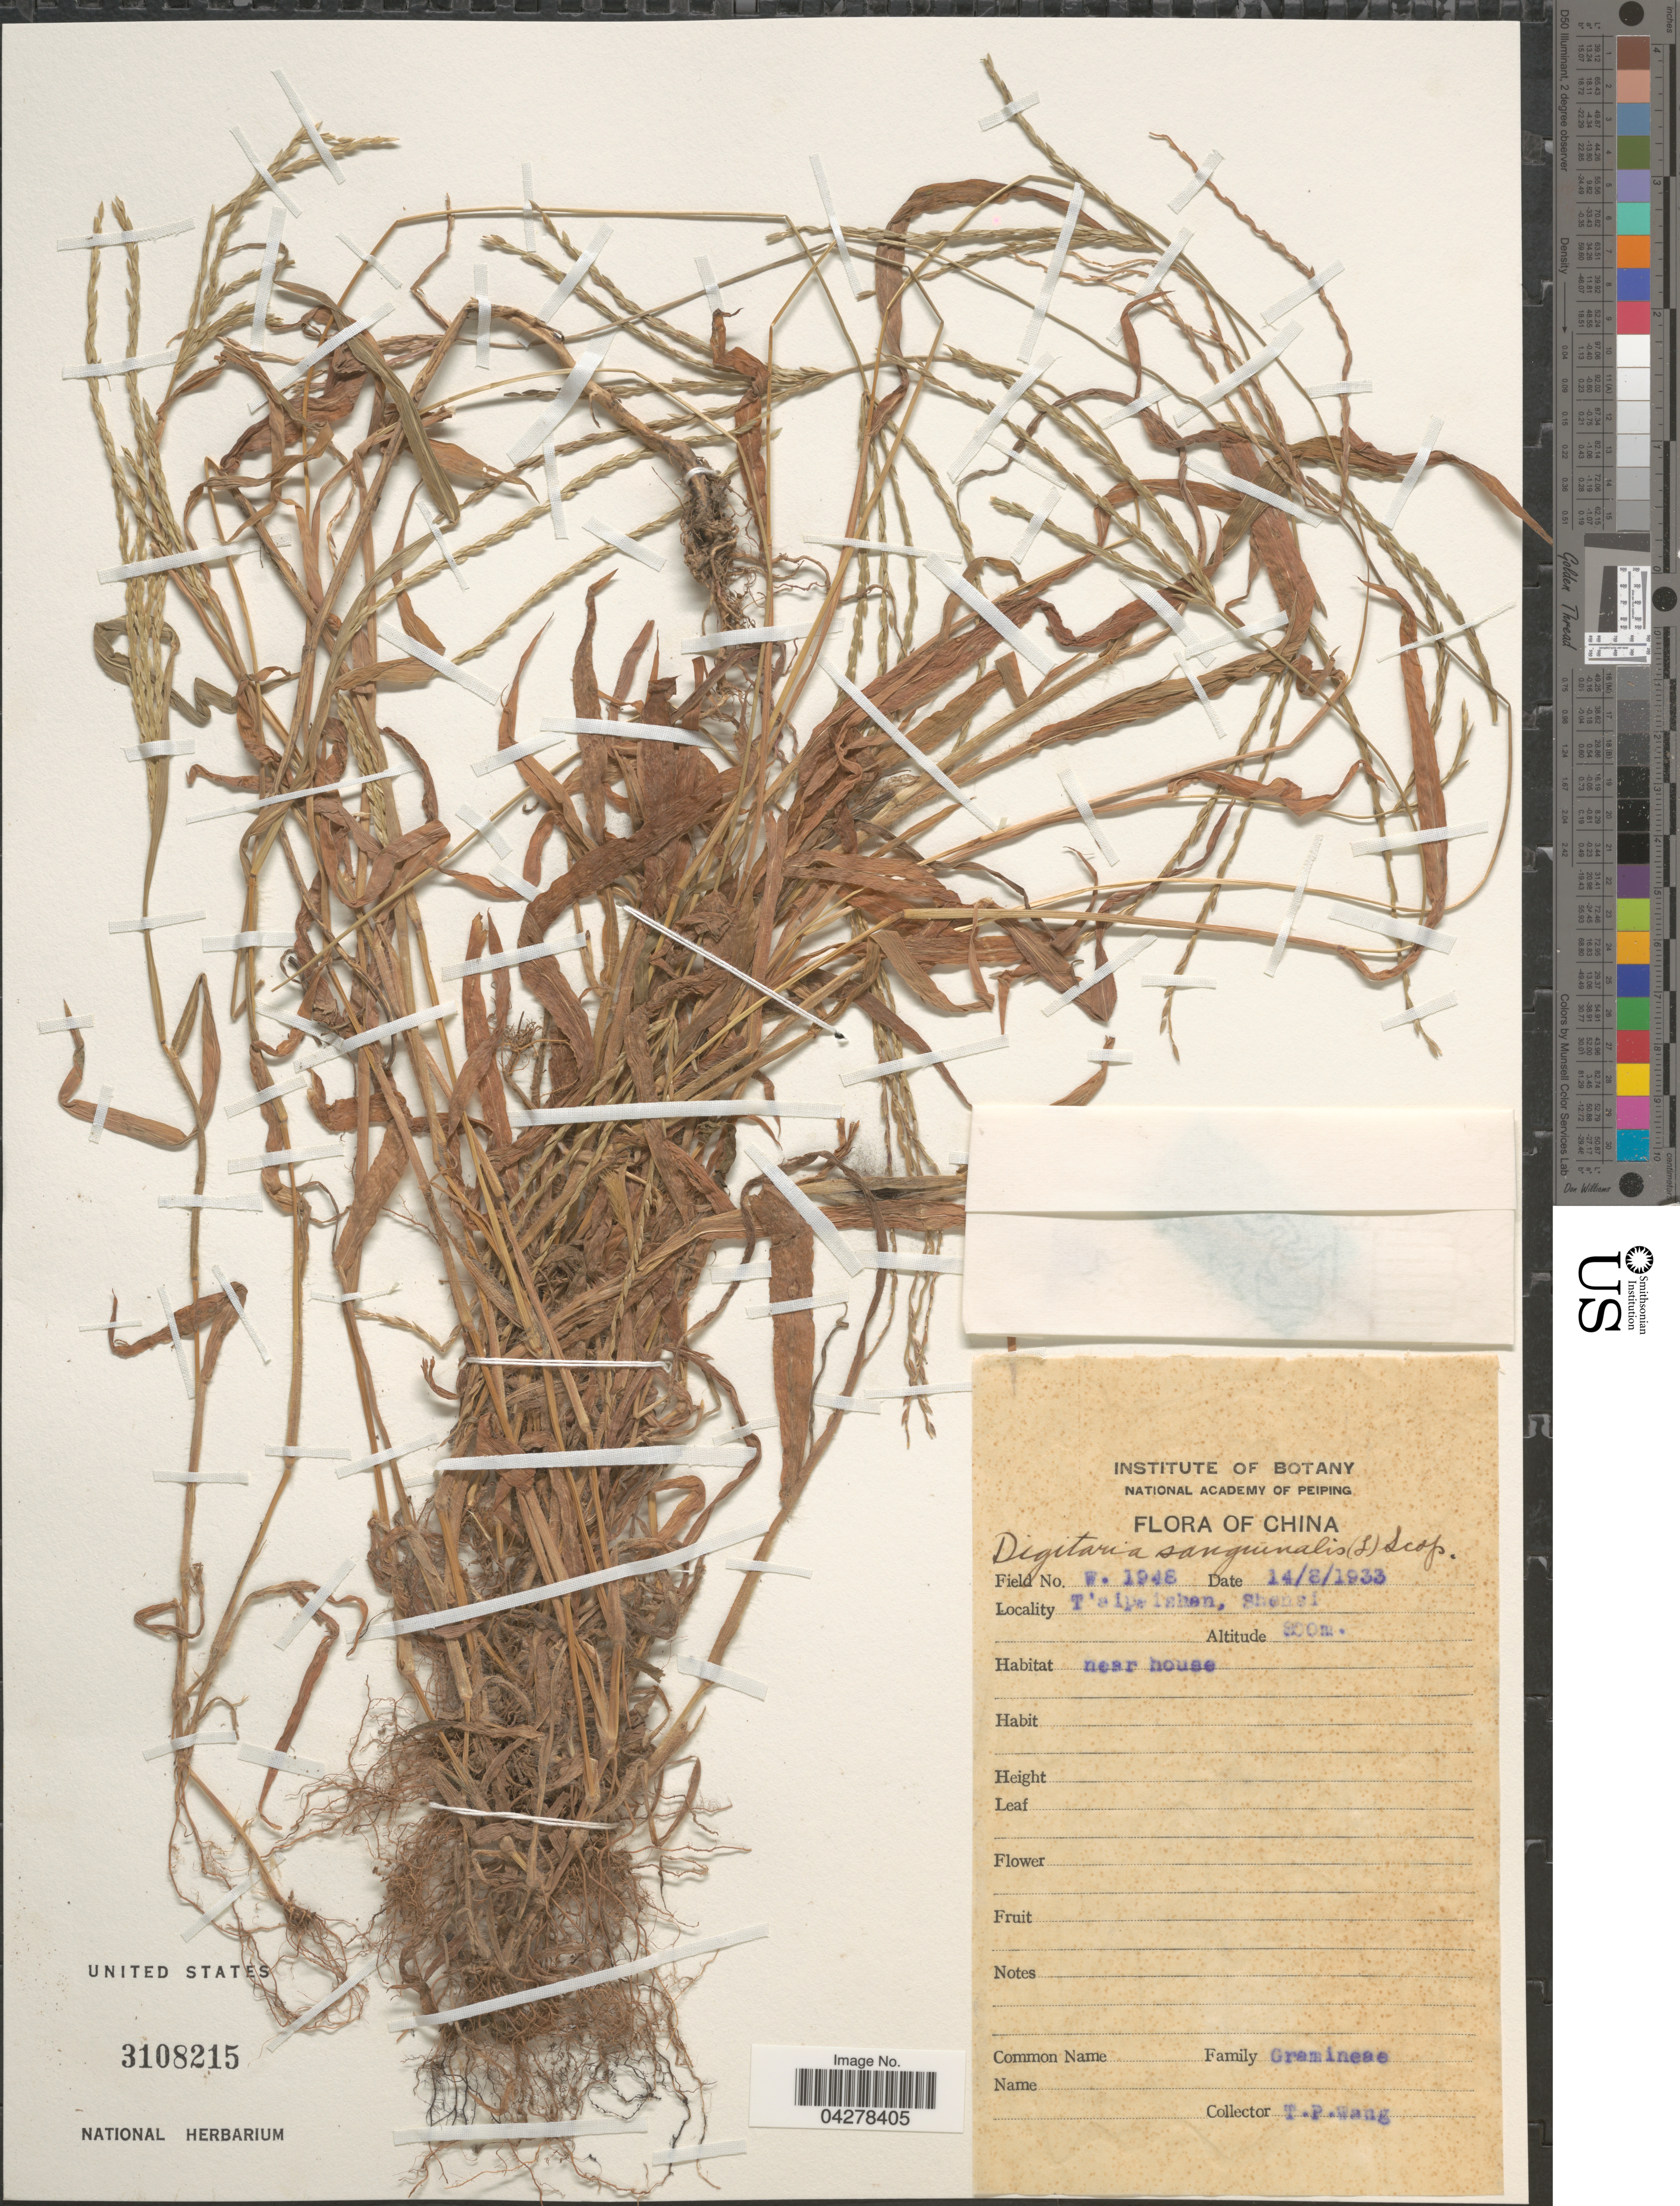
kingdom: Plantae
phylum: Tracheophyta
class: Liliopsida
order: Poales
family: Poaceae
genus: Digitaria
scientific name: Digitaria sanguinalis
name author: (L.) Scop.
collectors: T. Wang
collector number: W1948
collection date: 1933-08-14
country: China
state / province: Shaanxi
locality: T'aipeishen, Shensi. Near house.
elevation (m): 800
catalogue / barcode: US 3108215